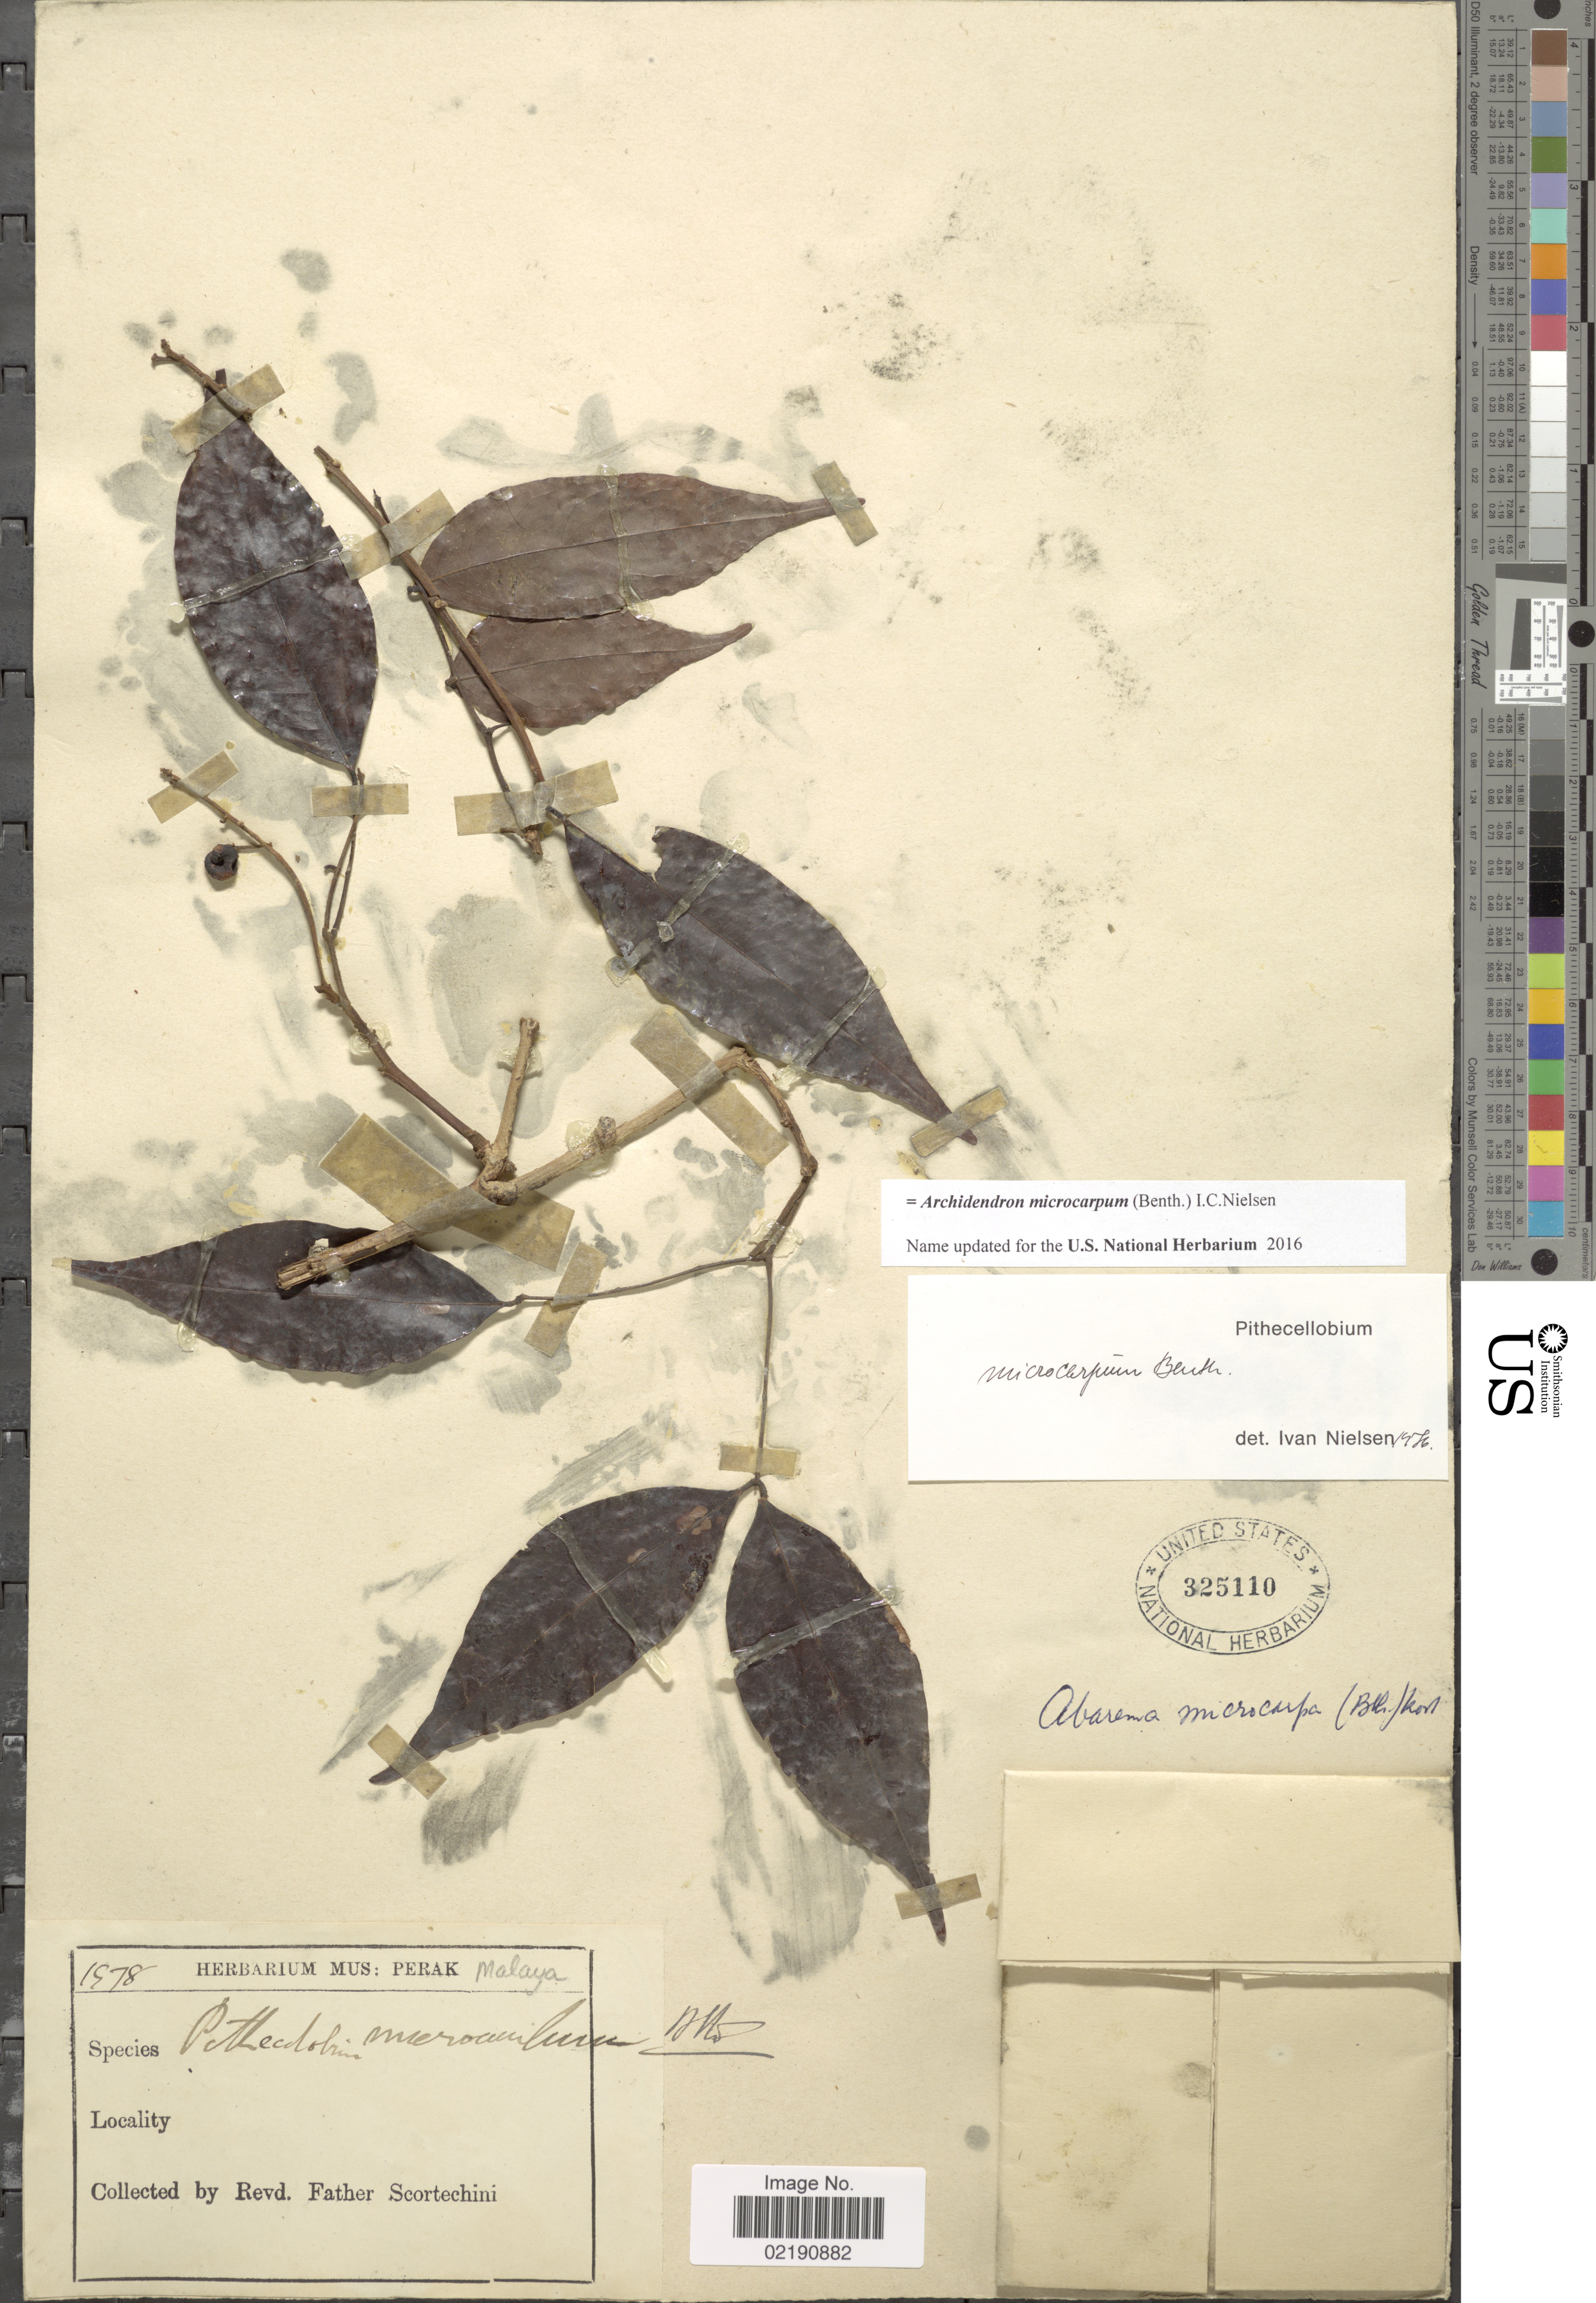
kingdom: Plantae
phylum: Tracheophyta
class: Magnoliopsida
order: Fabales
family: Fabaceae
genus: Archidendron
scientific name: Archidendron microcarpum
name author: (Benth.) I.C. Nielsen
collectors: Fr. Scortechini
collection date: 1978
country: Malaysia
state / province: Perak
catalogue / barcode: US 325110